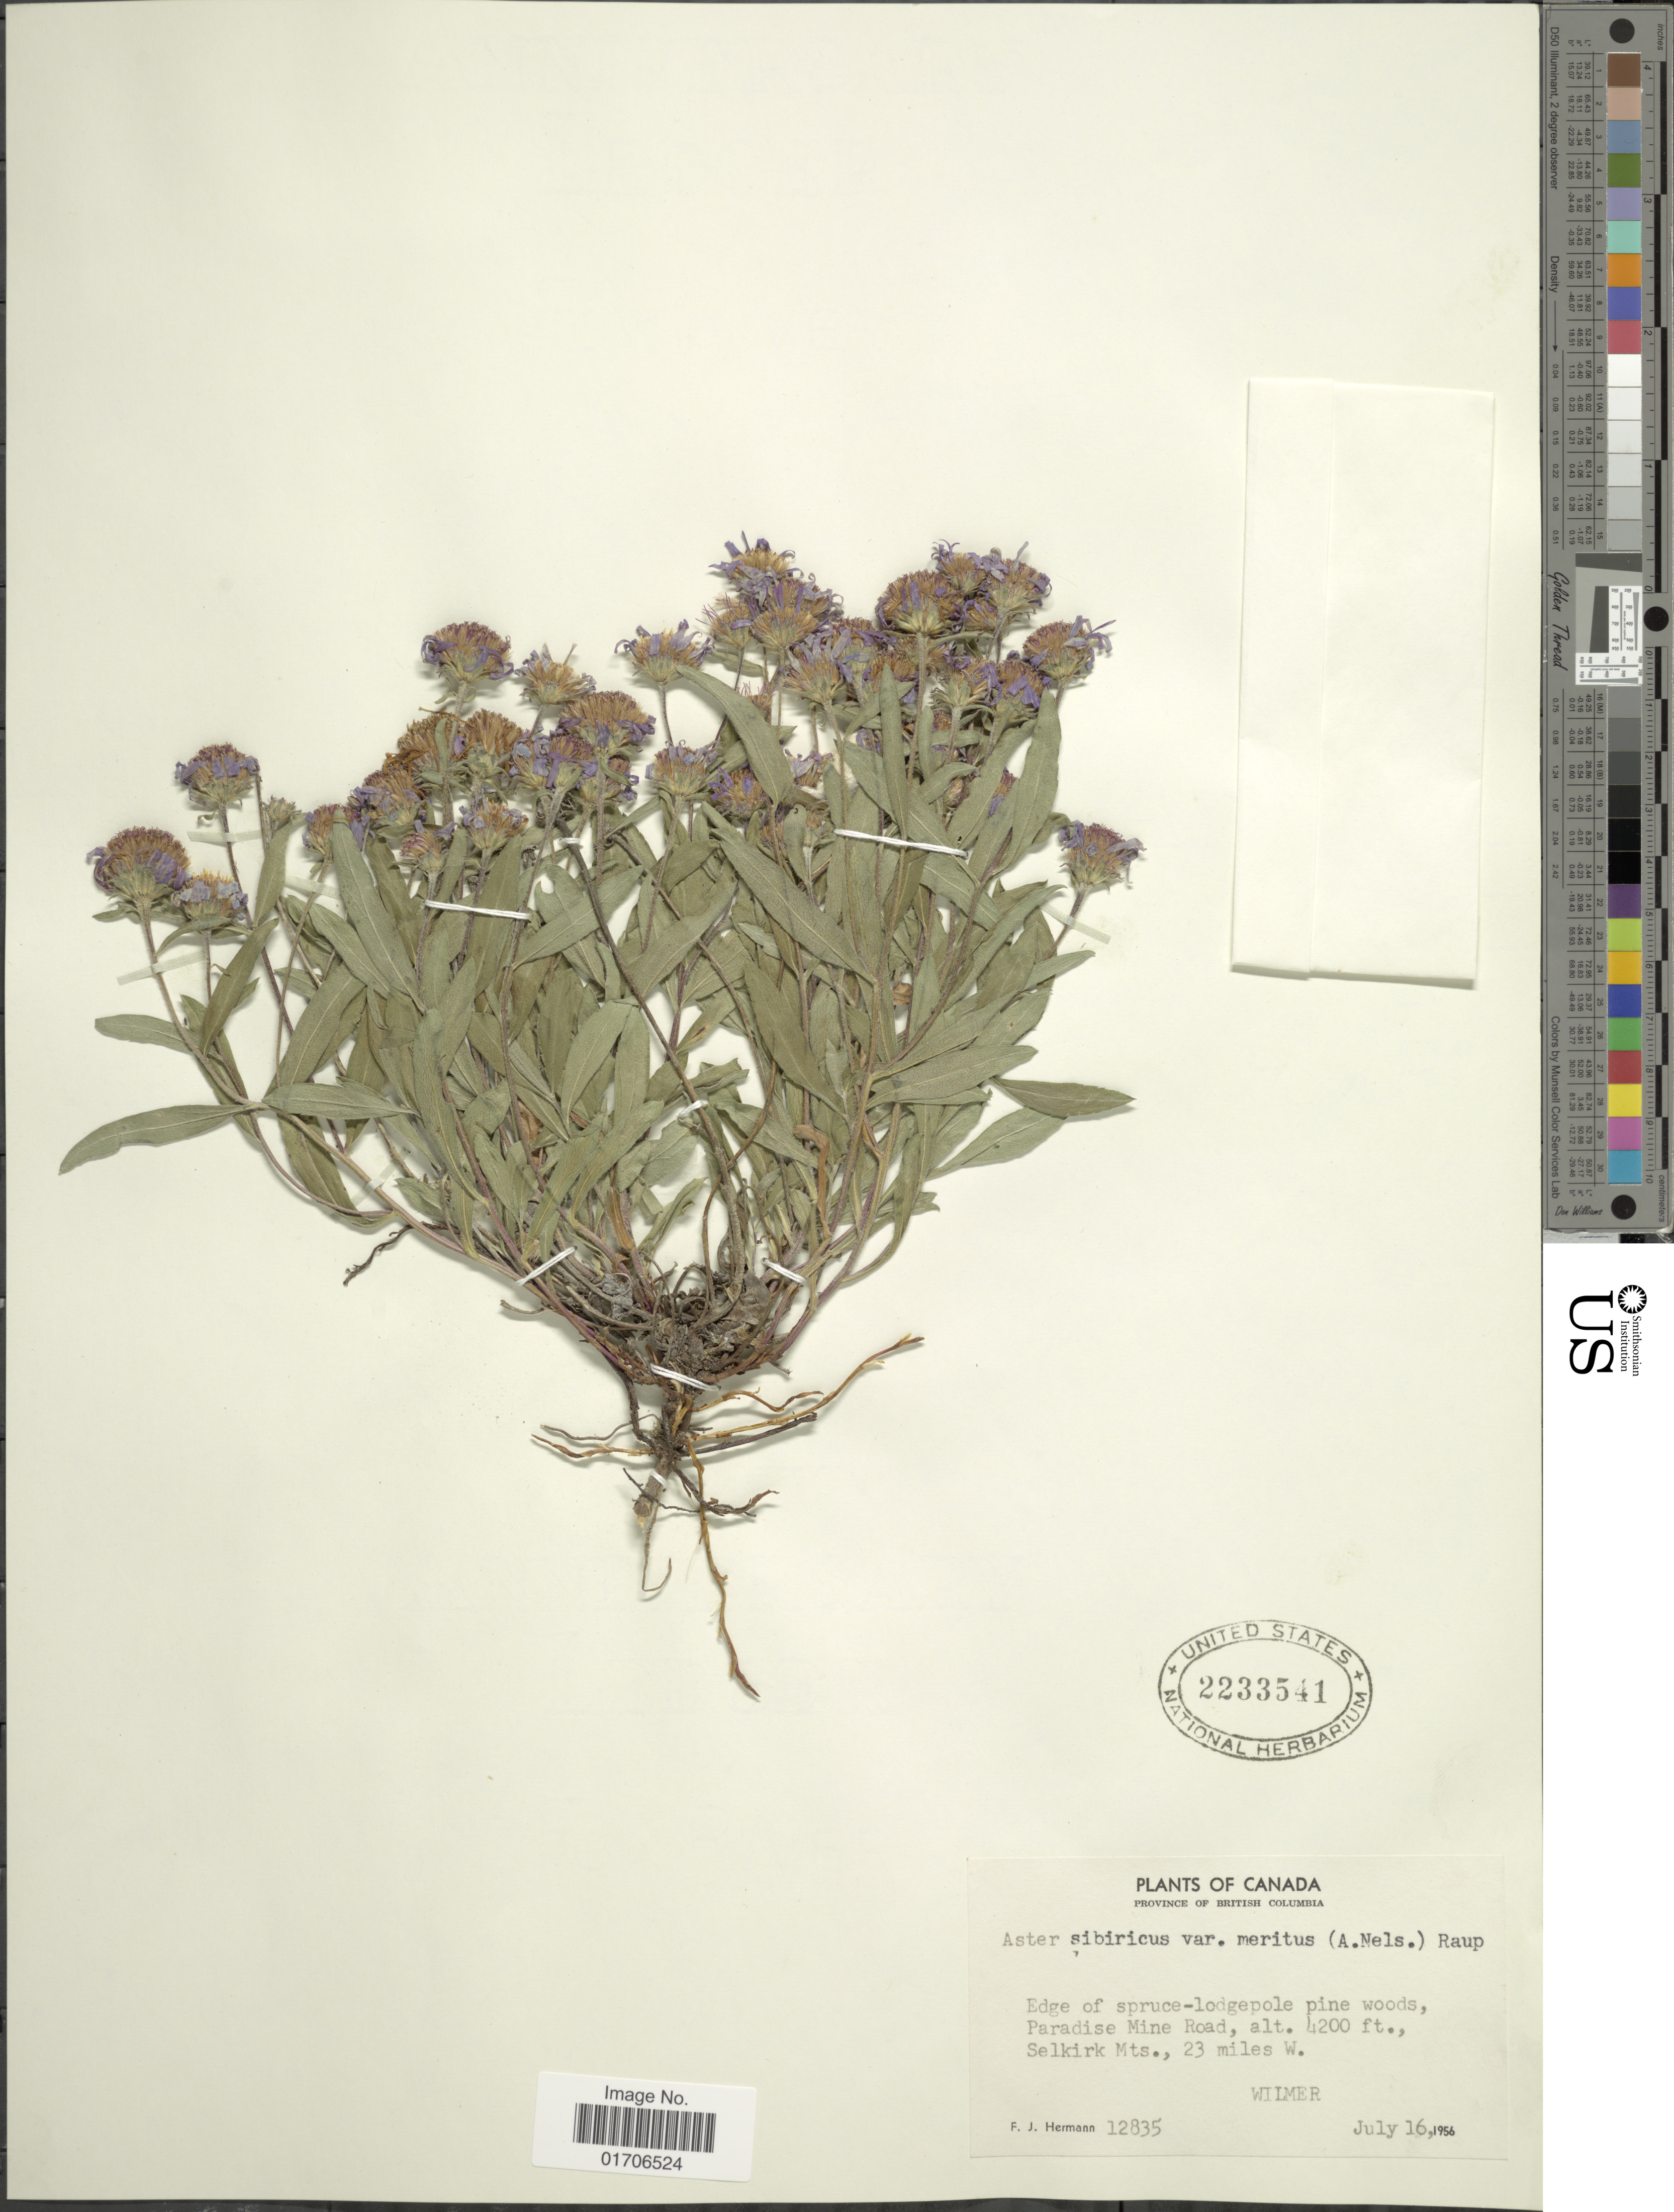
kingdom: Plantae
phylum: Tracheophyta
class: Magnoliopsida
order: Asterales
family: Asteraceae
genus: Eurybia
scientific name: Eurybia merita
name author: (A. Nelson) G.L. Nesom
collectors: F. J. Hermann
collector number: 12835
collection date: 1956-07-16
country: Canada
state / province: British Columbia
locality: Province of British Columbia. Edge of spruce-lodgepole pine woods, Paradise Mine Road, Selkirk Mts., 23 miles W. Wilmer.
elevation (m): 1280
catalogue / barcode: US 2233541